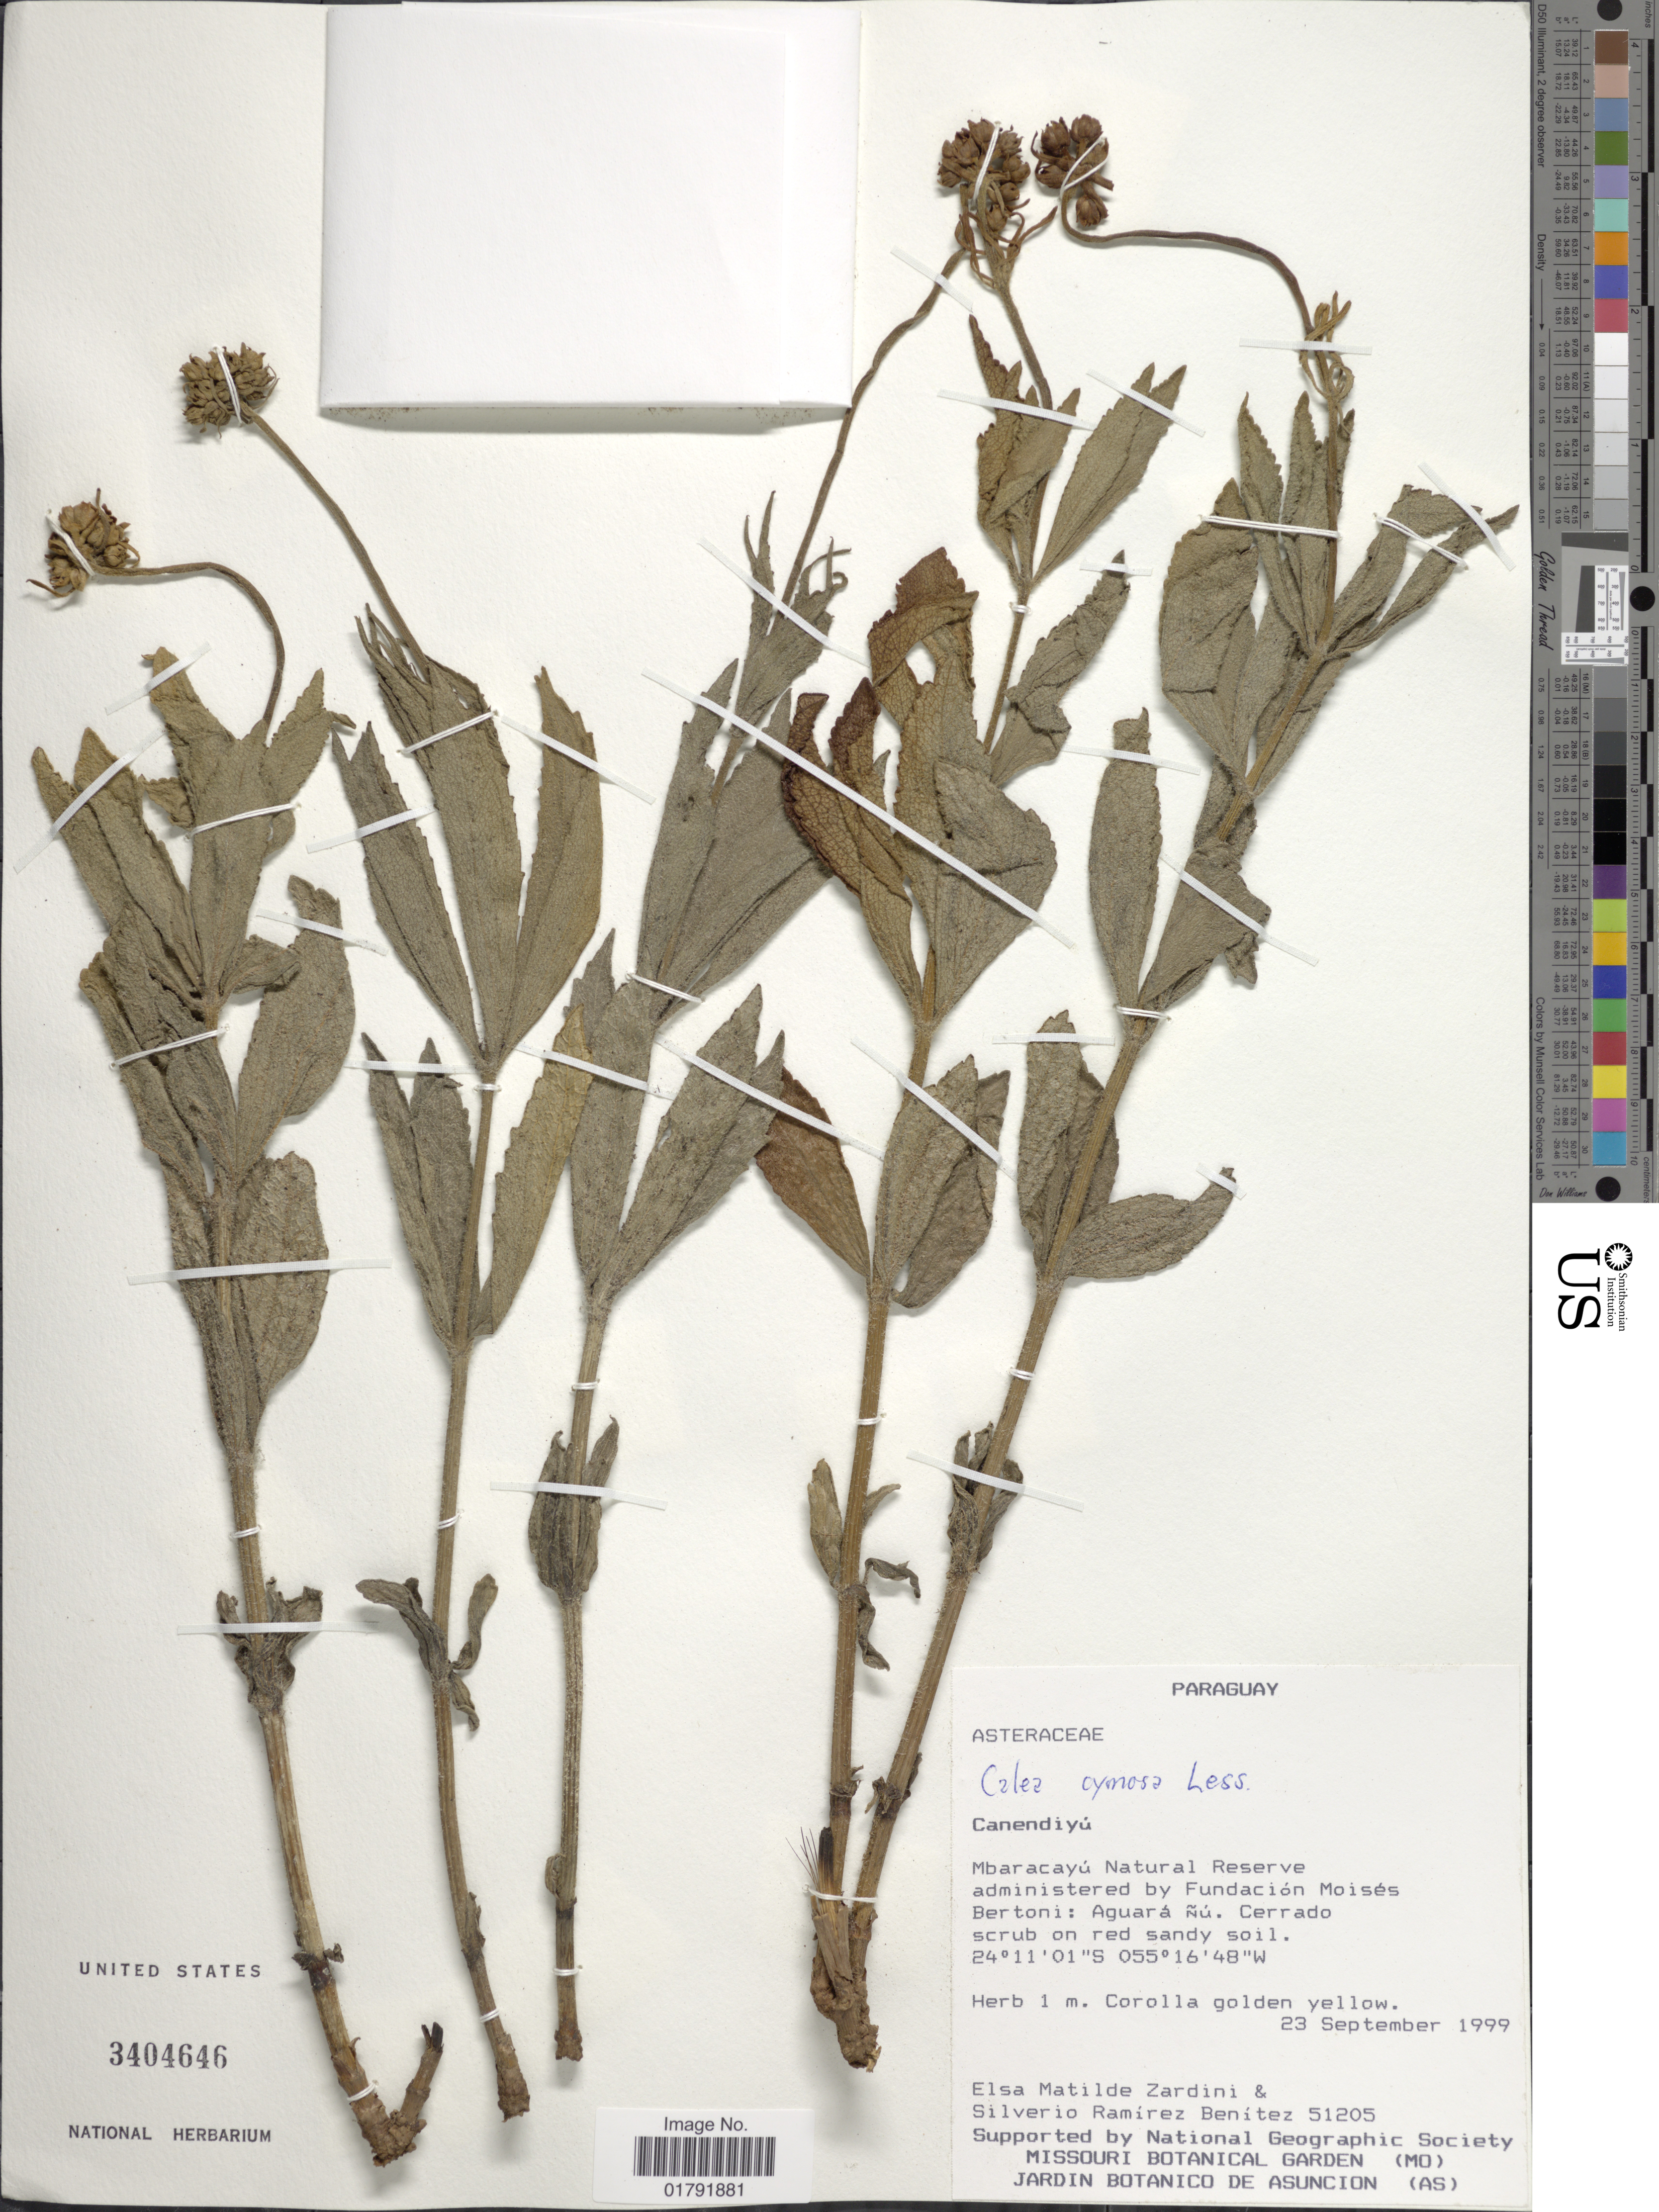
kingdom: Plantae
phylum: Tracheophyta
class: Magnoliopsida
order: Asterales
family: Asteraceae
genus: Calea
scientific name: Calea cymosa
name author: Less.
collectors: E. M. Zardini & S. Ramírez B.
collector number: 51205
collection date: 1999-09-23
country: Paraguay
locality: Canendiyu, Mbaracayu Natural Reserve administered by Fundacion Moises Bertoni: Aguara Nu, cerrado on scub red sandy soil.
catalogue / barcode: US 3404646